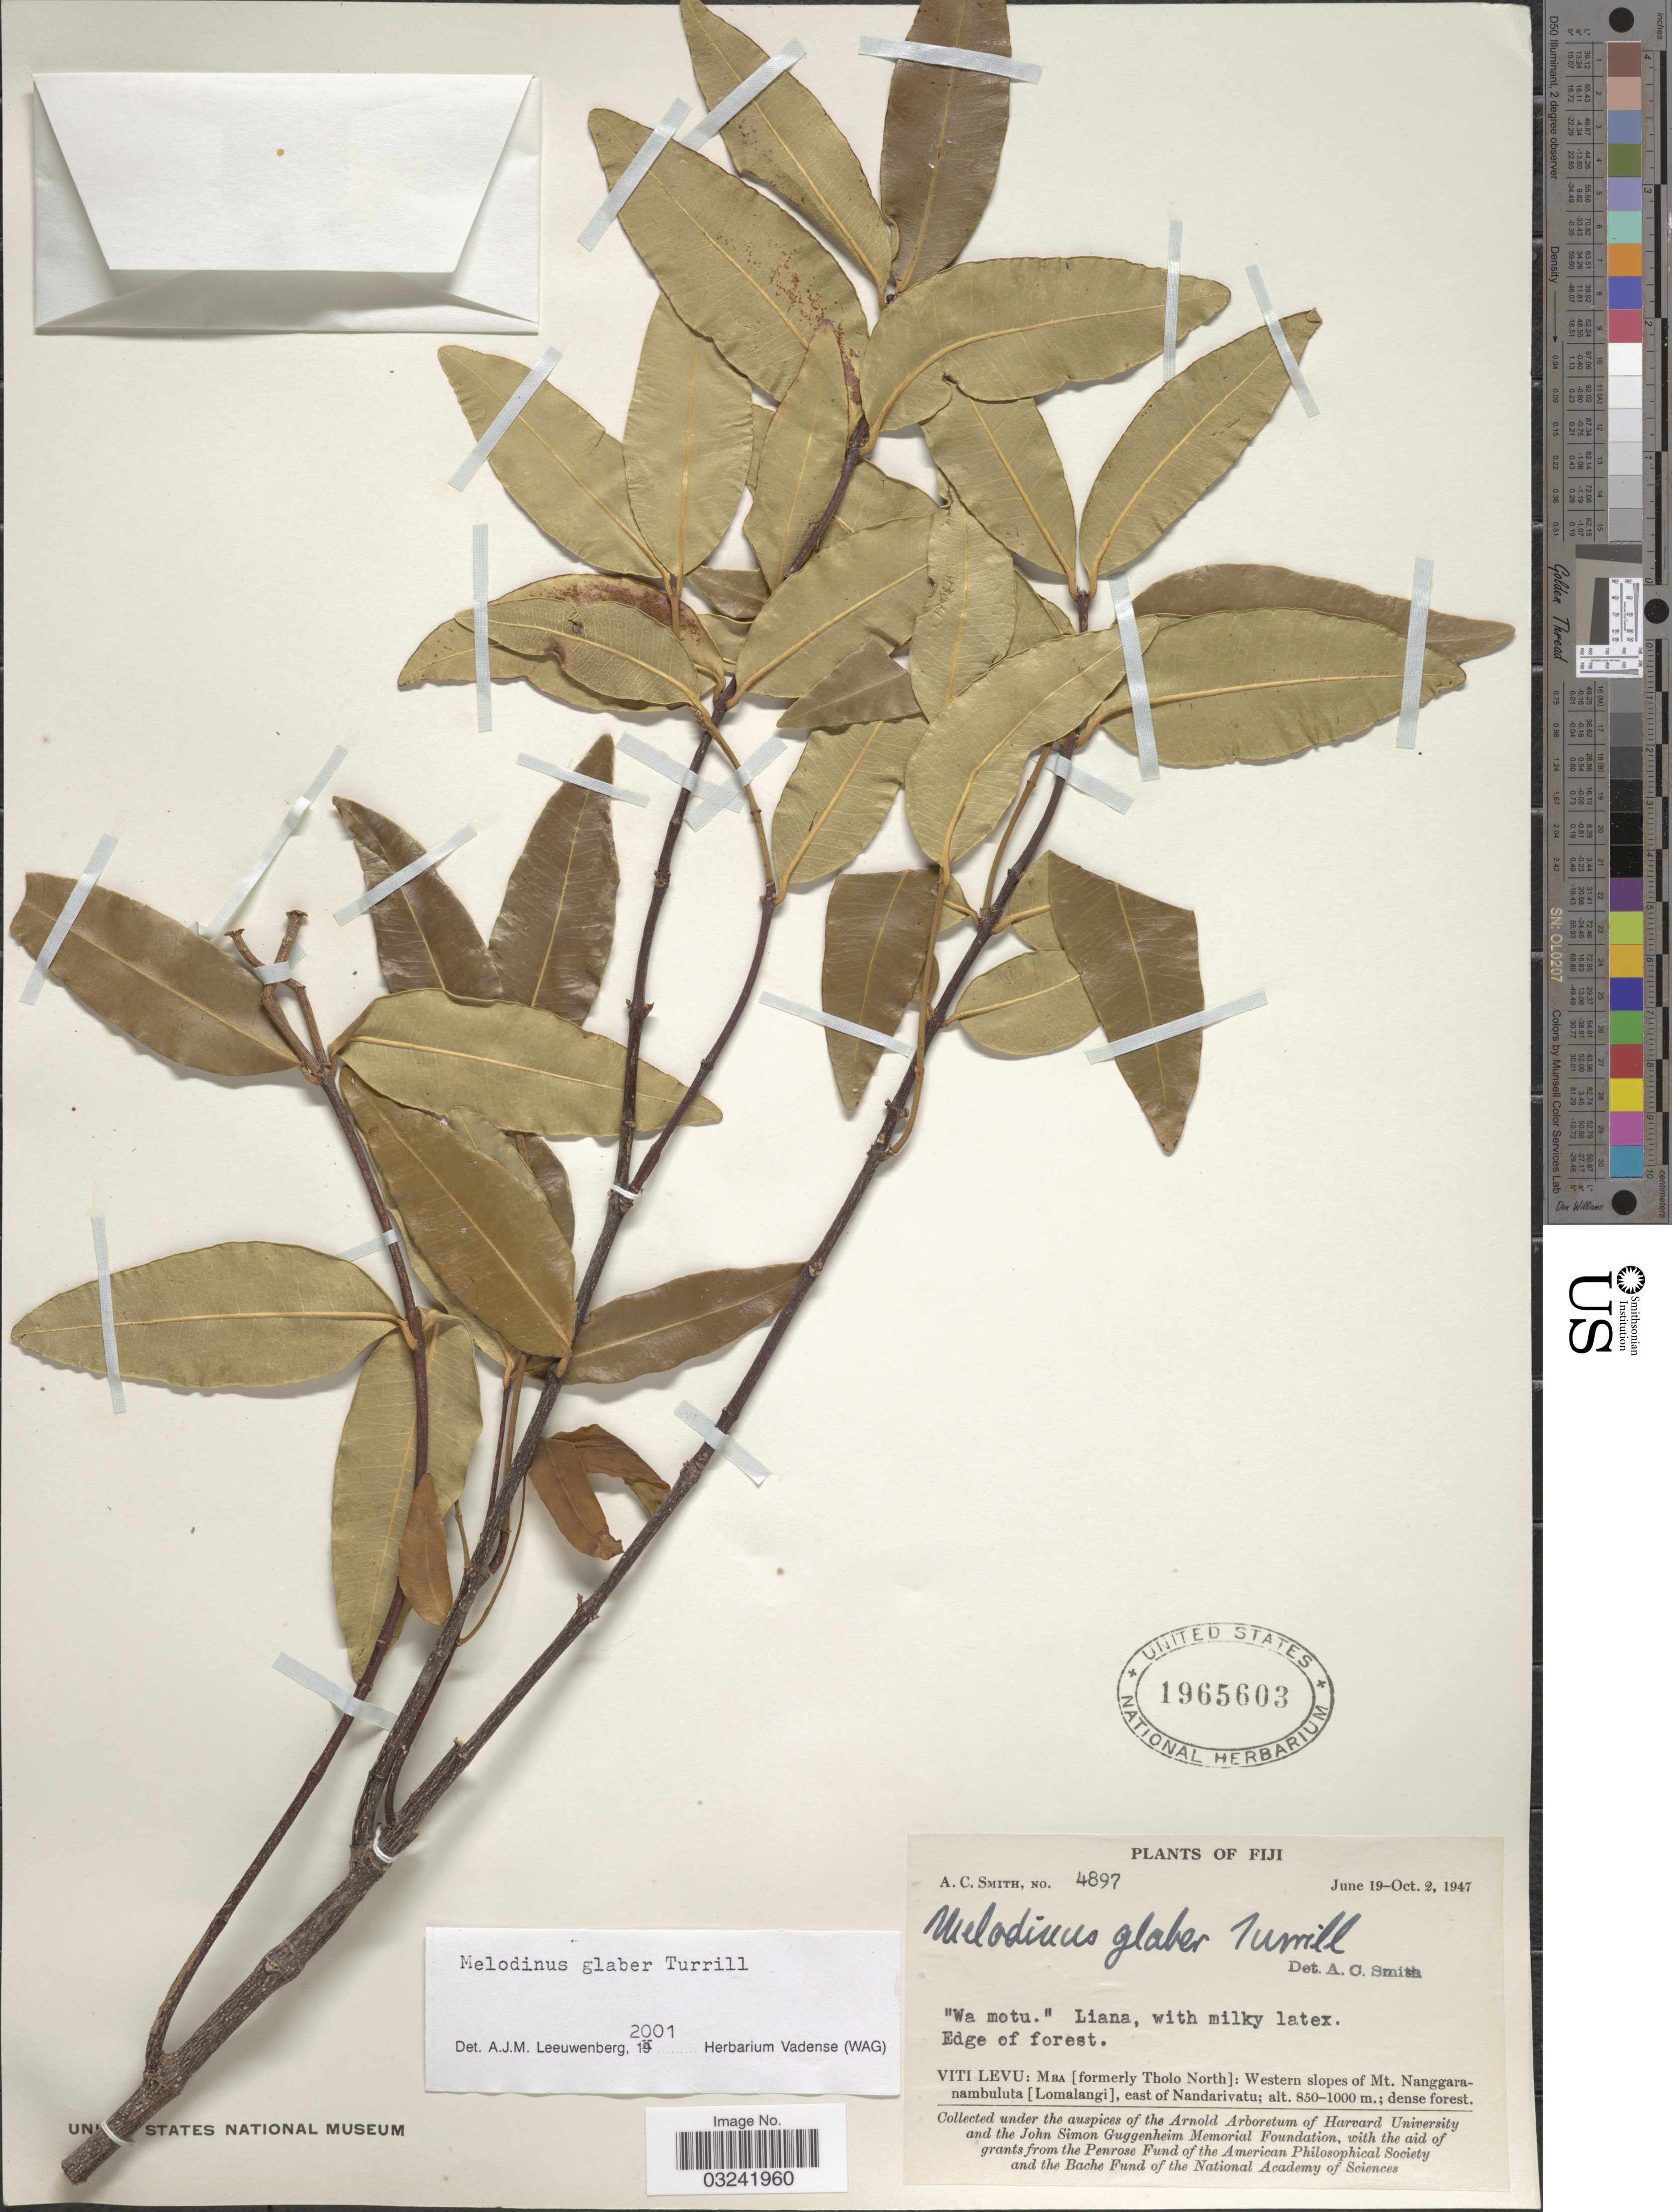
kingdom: Plantae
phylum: Tracheophyta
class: Magnoliopsida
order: Gentianales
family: Apocynaceae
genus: Melodinus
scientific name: Melodinus glaber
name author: Turrill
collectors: A. C. Smith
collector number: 4897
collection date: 1947-06-19/1947-10-02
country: Fiji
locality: Viti Levu: MBA [formerly Tholo North]: Western slopes of Mt. Nanggaranambuluta [Lomalangi], east of Nandarivatu.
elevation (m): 850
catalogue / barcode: US 1965603